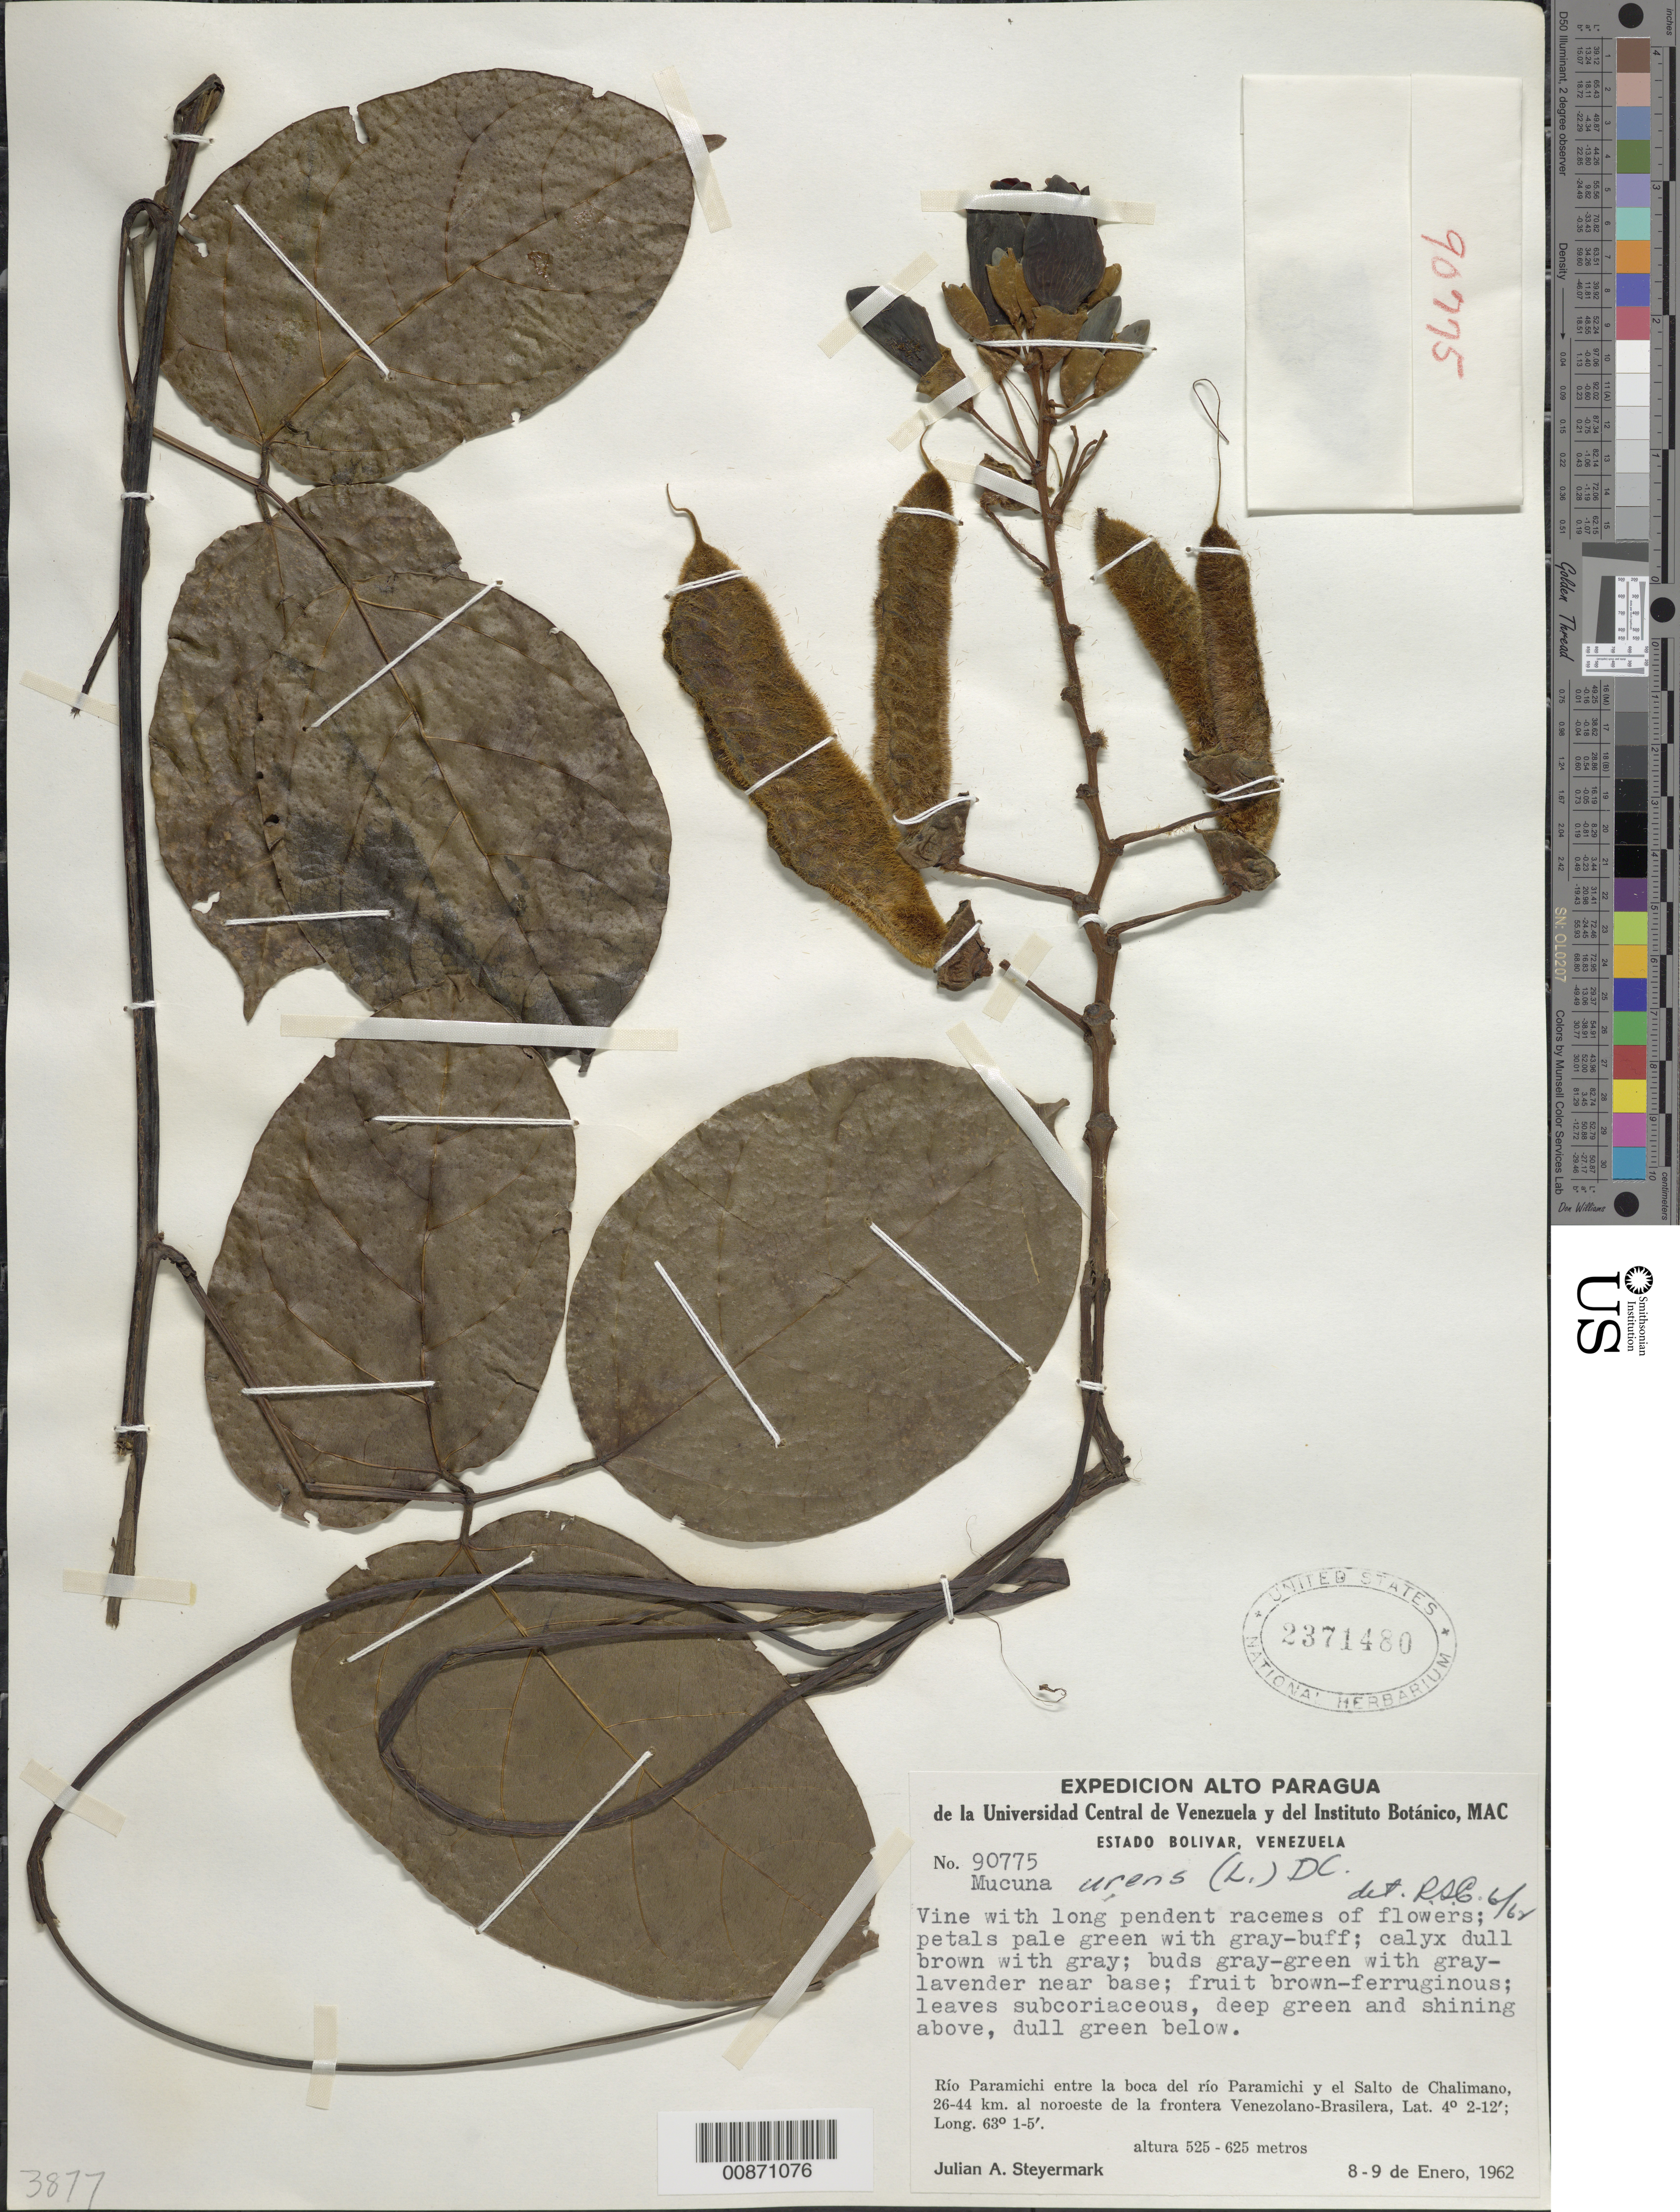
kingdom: Plantae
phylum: Tracheophyta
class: Magnoliopsida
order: Fabales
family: Fabaceae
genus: Mucuna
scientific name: Mucuna urens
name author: (L.) Medik.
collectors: J. Steyermark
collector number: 90775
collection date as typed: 8-Jan-62 to 9-Jan-62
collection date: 1962-01-08/1962-01-09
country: Venezuela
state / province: Bolívar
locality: Río Paramichi entre la boca del río Paramichi y el Salto de Chalimano, 26-44 NE de la Venezuela-Brazil border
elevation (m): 525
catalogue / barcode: US 2371480